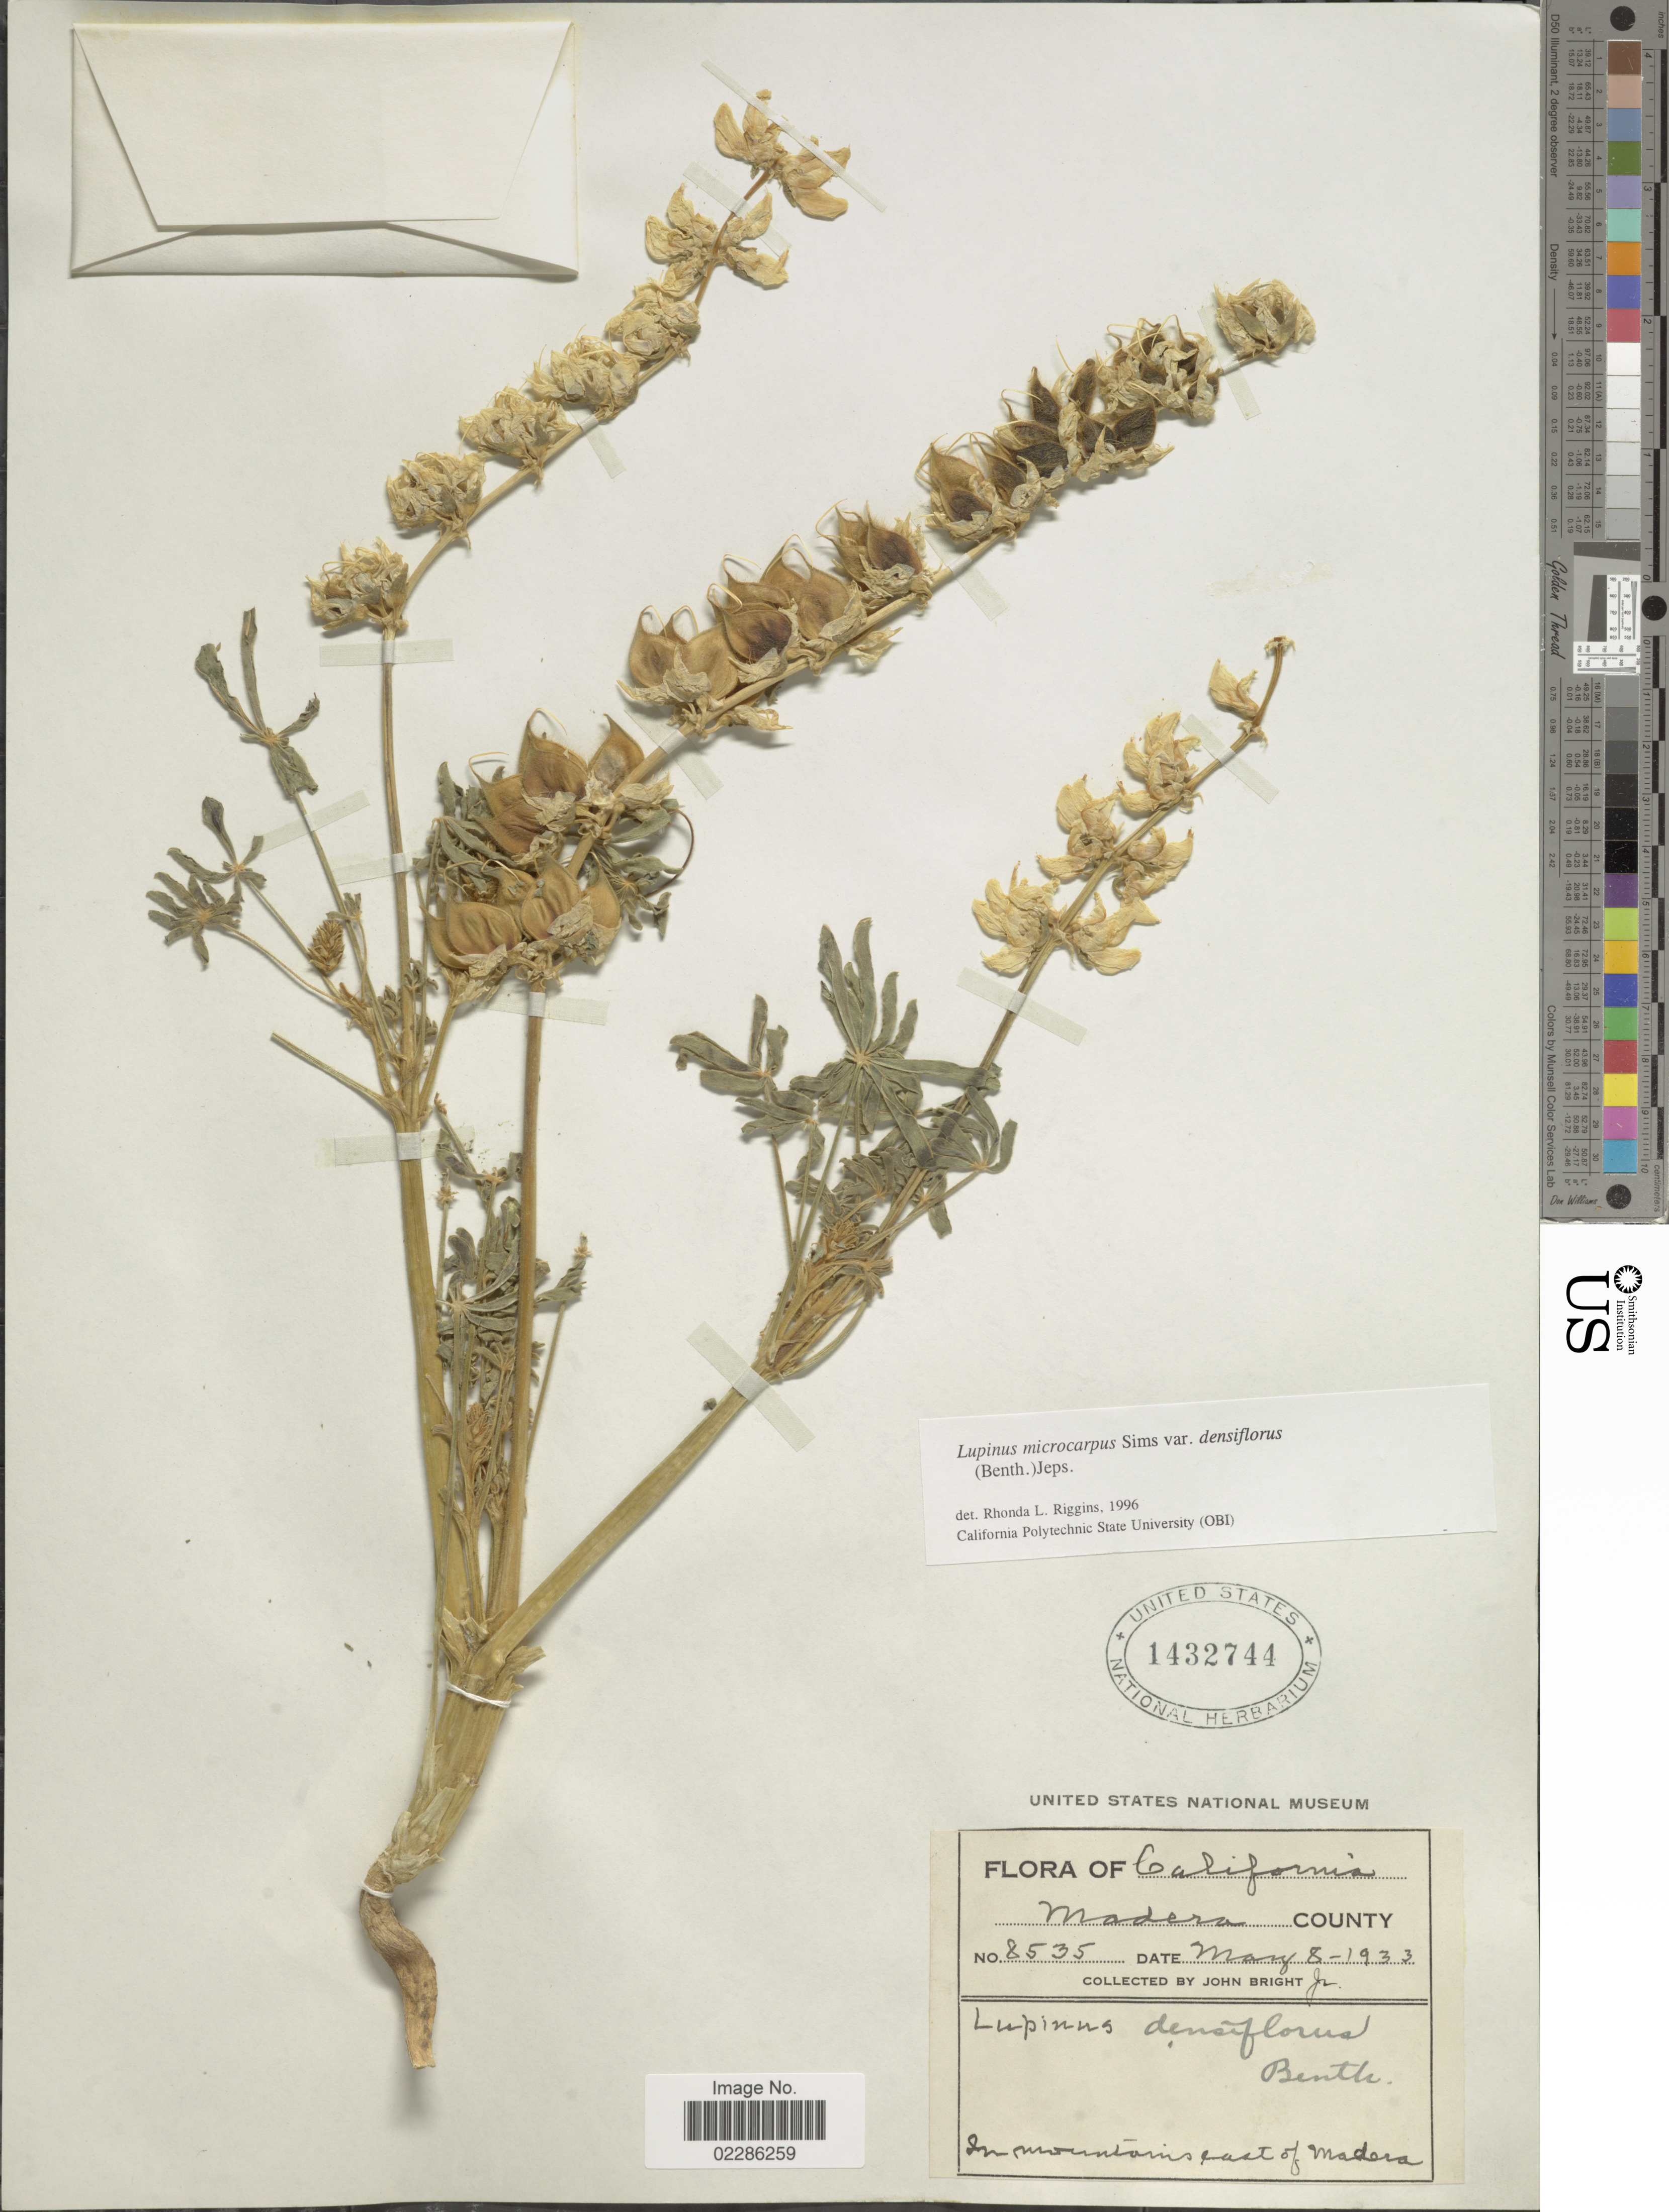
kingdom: Plantae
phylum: Tracheophyta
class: Magnoliopsida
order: Fabales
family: Fabaceae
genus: Lupinus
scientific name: Lupinus microcarpus var. densiflorus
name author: (Benth.) Jeps.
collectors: J. Bright Jr.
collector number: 8535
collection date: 1933-05-08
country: United States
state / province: California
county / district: Madera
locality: Madera County, In mountains past of Madera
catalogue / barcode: US 1432744